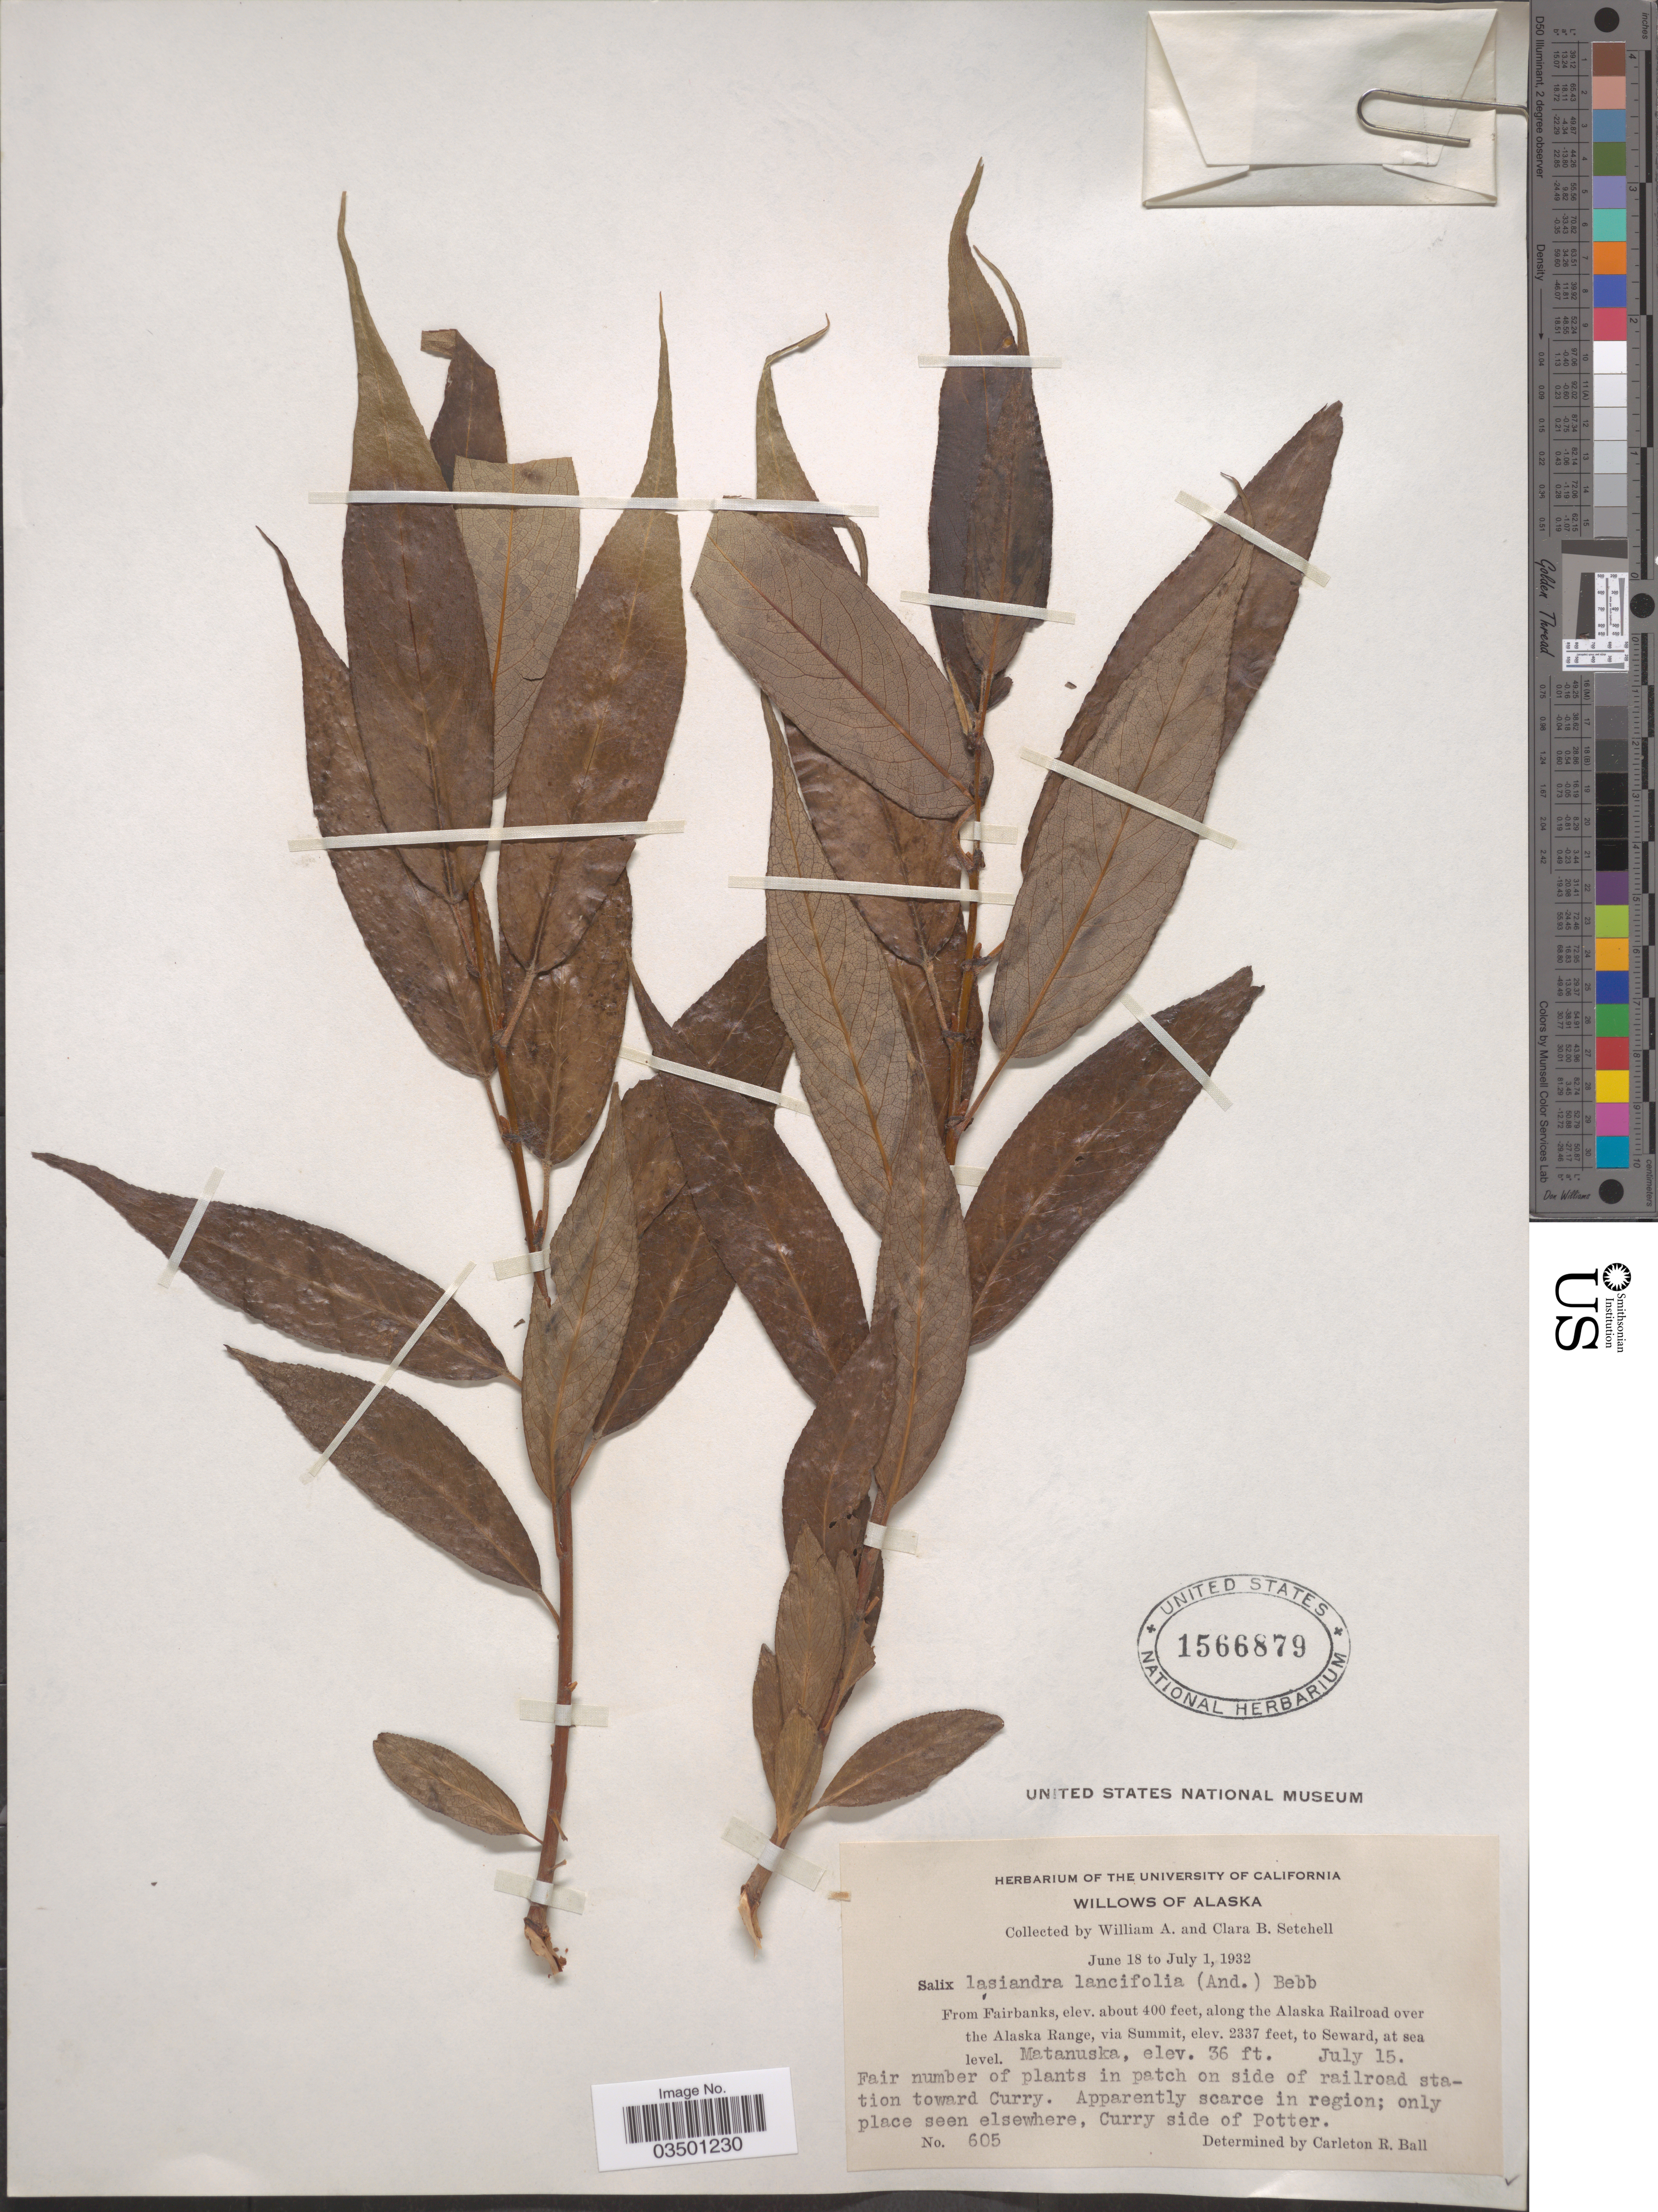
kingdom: Plantae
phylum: Tracheophyta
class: Magnoliopsida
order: Malpighiales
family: Salicaceae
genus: Salix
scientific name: Salix lasiandra var. lancifolia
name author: Bebb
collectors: W. Setchell & C. B. Setchell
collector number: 605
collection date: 1932-07-15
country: United States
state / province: Alaska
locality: From Fairbanks, along the Alaska Railroad over the Alaska Range, via Summit, to Seward. Matanuska. On side of railroad station toward Curry.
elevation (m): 11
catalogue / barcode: US 1566879